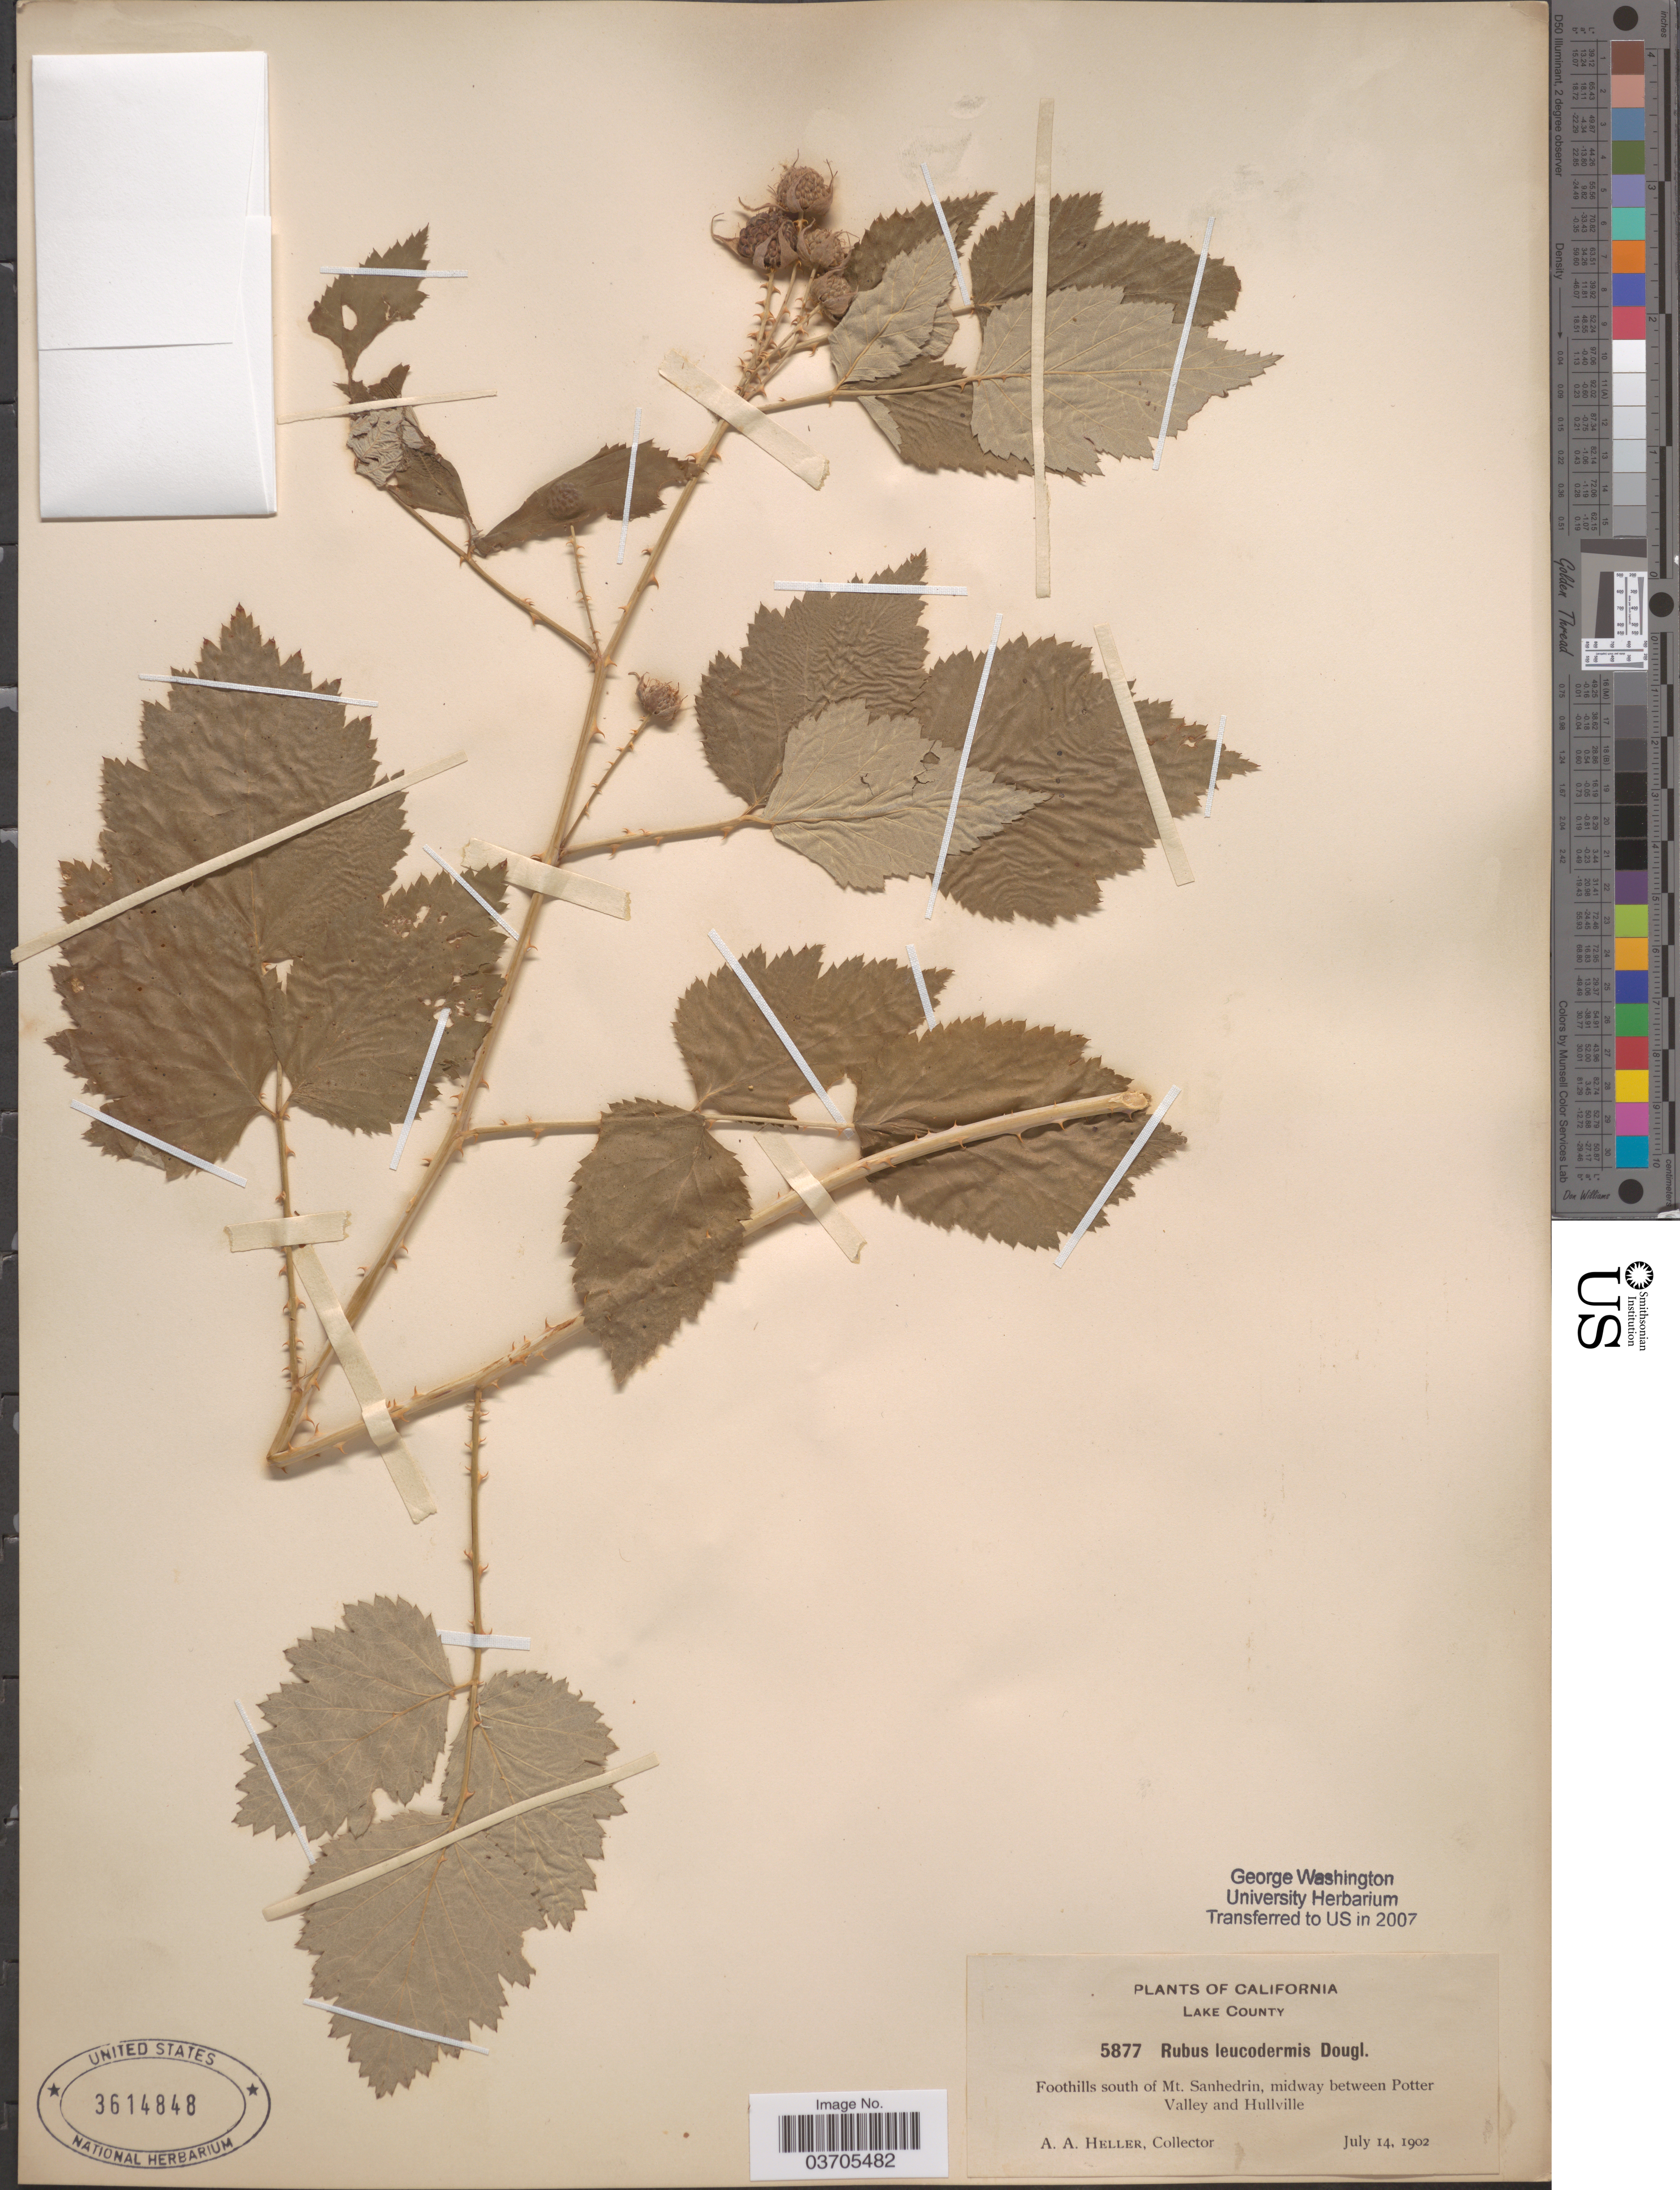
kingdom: Plantae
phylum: Tracheophyta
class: Magnoliopsida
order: Rosales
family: Rosaceae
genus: Rubus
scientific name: Rubus leucodermis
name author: Douglas ex Torr. & A. Gray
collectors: A. A. Heller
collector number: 5877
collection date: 1902-07-14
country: United States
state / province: California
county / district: Lake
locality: Lake County. Foothills south of Mt. Sanhedrin, midway between Potter Valley and Hullville.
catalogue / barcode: US 3614848